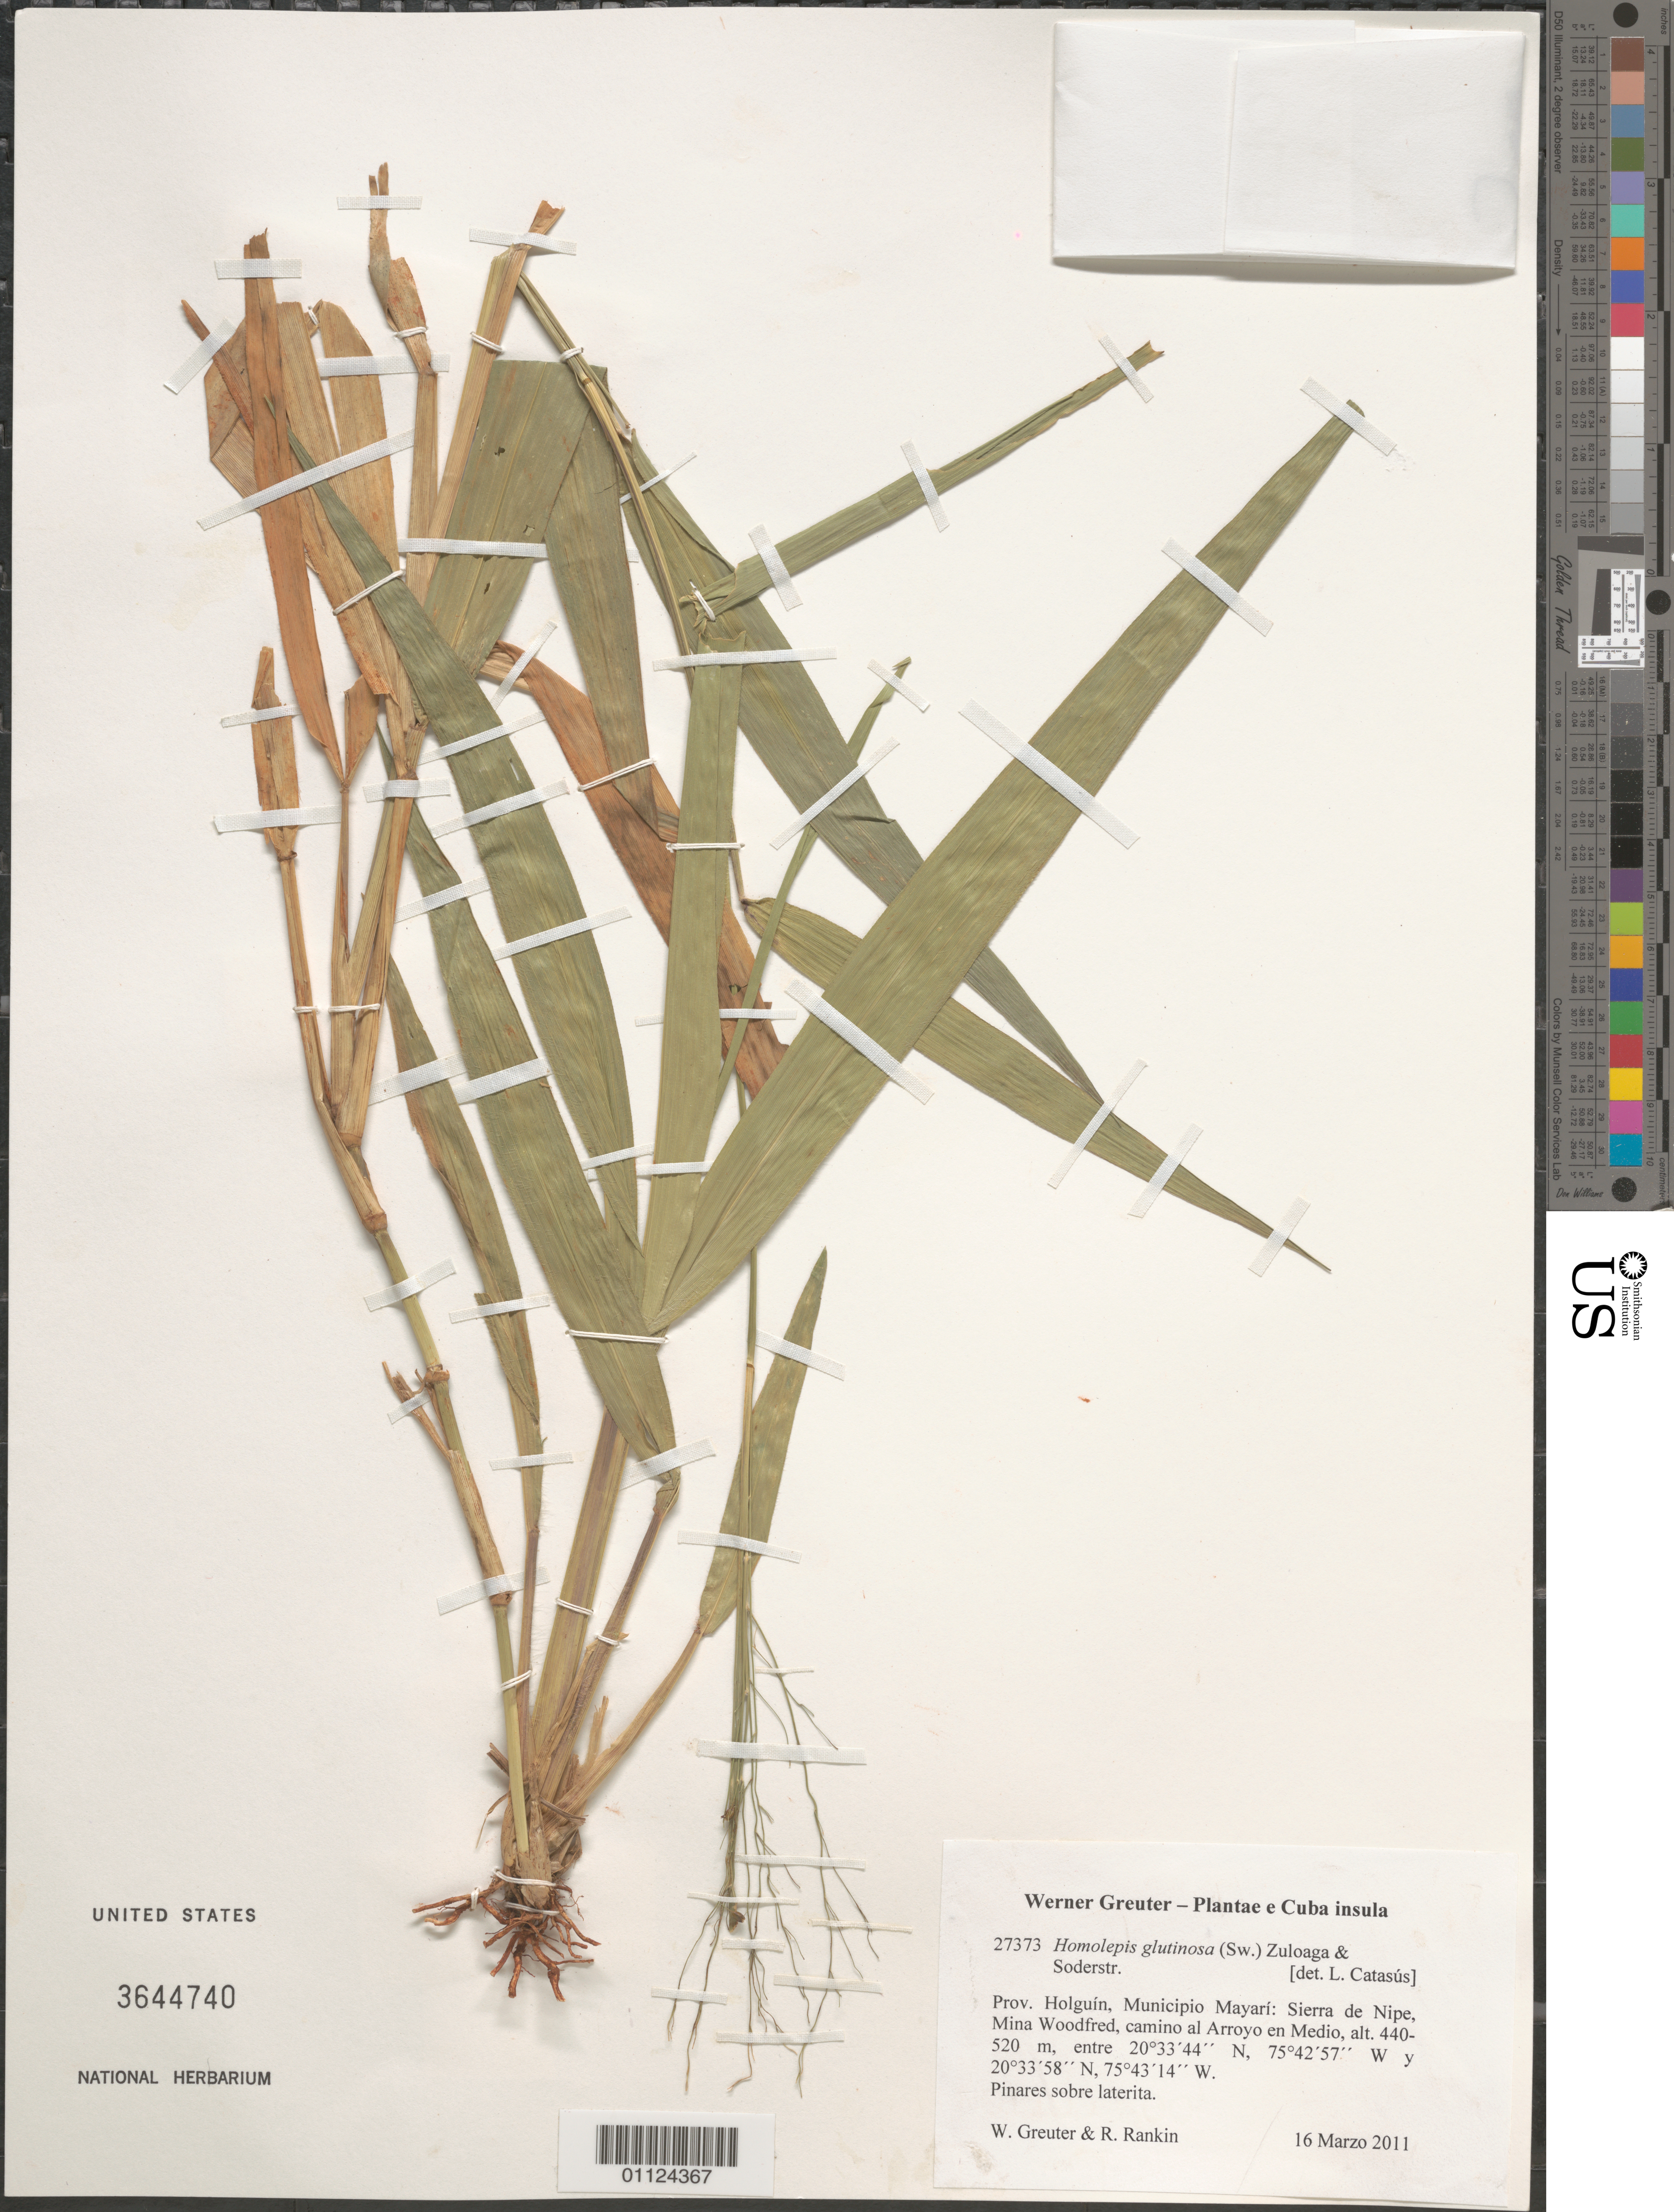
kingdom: Plantae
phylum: Tracheophyta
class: Liliopsida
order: Poales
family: Poaceae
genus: Homolepis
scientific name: Homolepis glutinosa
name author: (Sw.) Zuloaga & Soderstr.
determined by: Catasús Guerra, L. J.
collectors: W. Greuter & R. Rankin Rodriguez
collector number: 27373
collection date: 2011-03-16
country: Cuba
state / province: Holguín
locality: Mun. Mayarí, Sierra de Nipe, Mina Woodfred. camino al Arroyo en Medio.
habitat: Pinares sobre laterita.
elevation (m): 440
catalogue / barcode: US 3644740